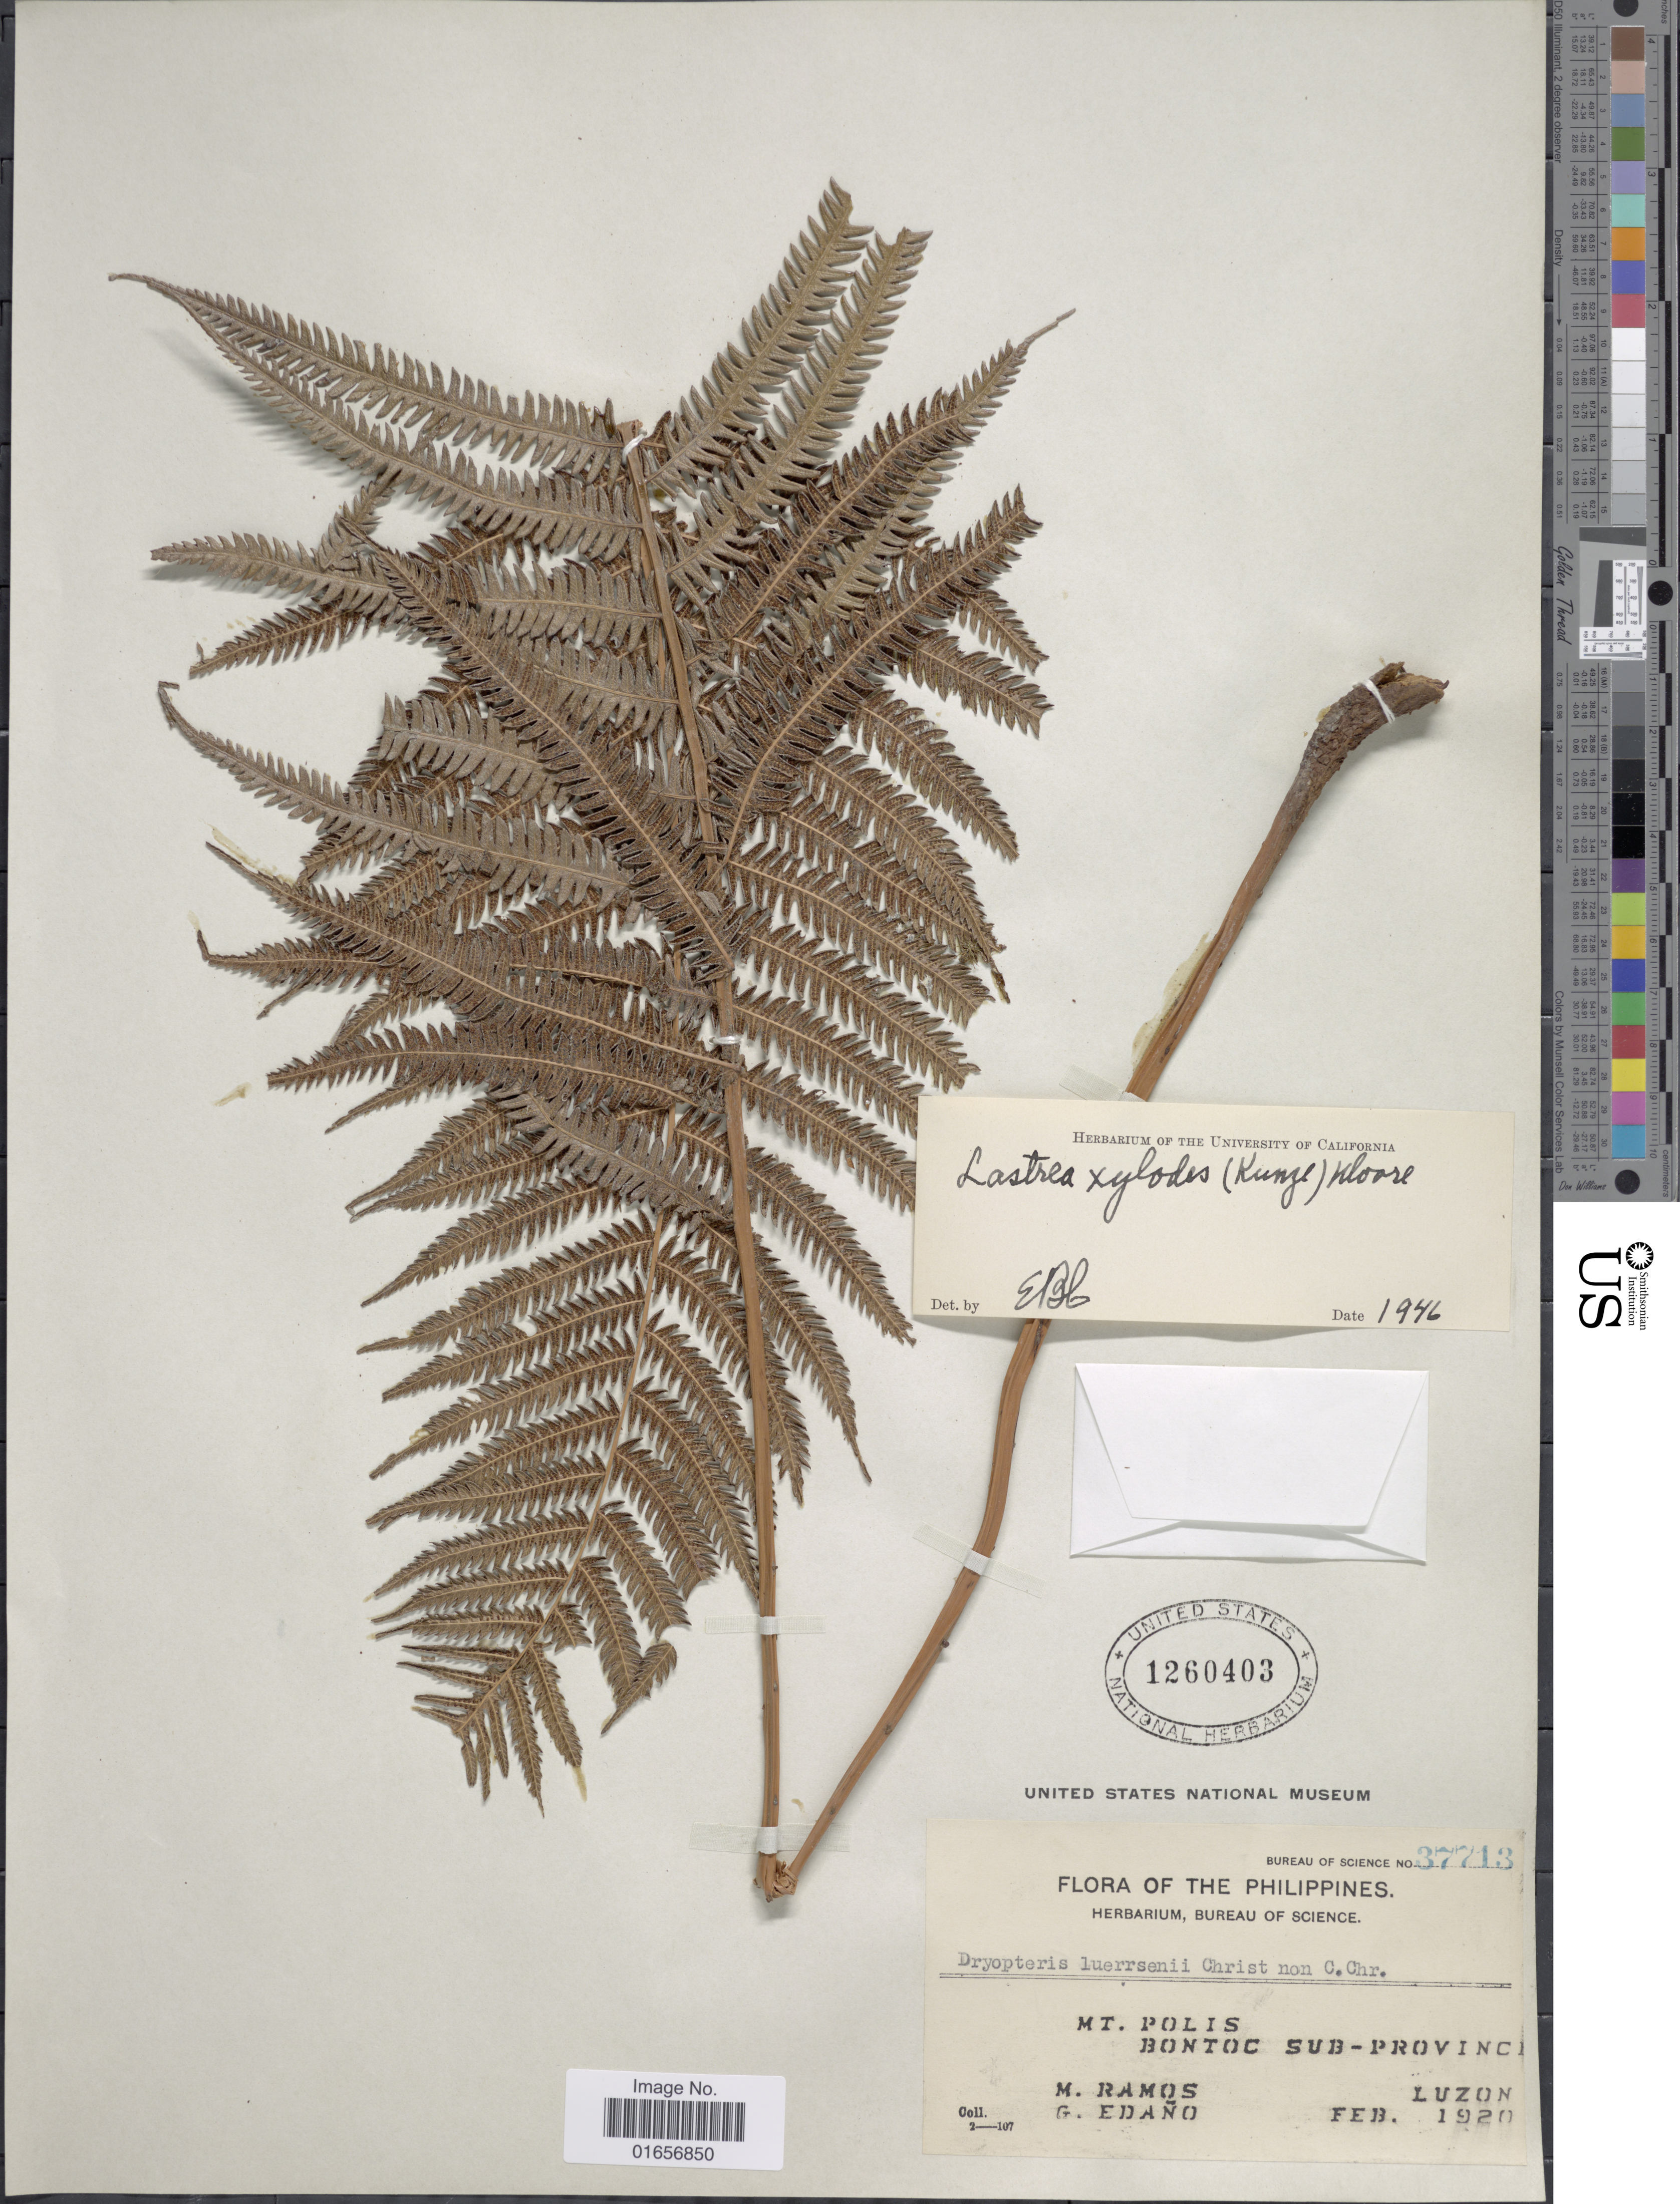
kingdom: Plantae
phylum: Tracheophyta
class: Polypodiopsida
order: Polypodiales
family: Thelypteridaceae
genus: Pseudocyclosorus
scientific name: Pseudocyclosorus tylodes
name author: (Kunze) Ching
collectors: M. Ramos & G. Edaño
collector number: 37713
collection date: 1920-02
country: Philippines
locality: Mt. Polis, Bontoc sub- Province, Luzon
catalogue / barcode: US 1260403